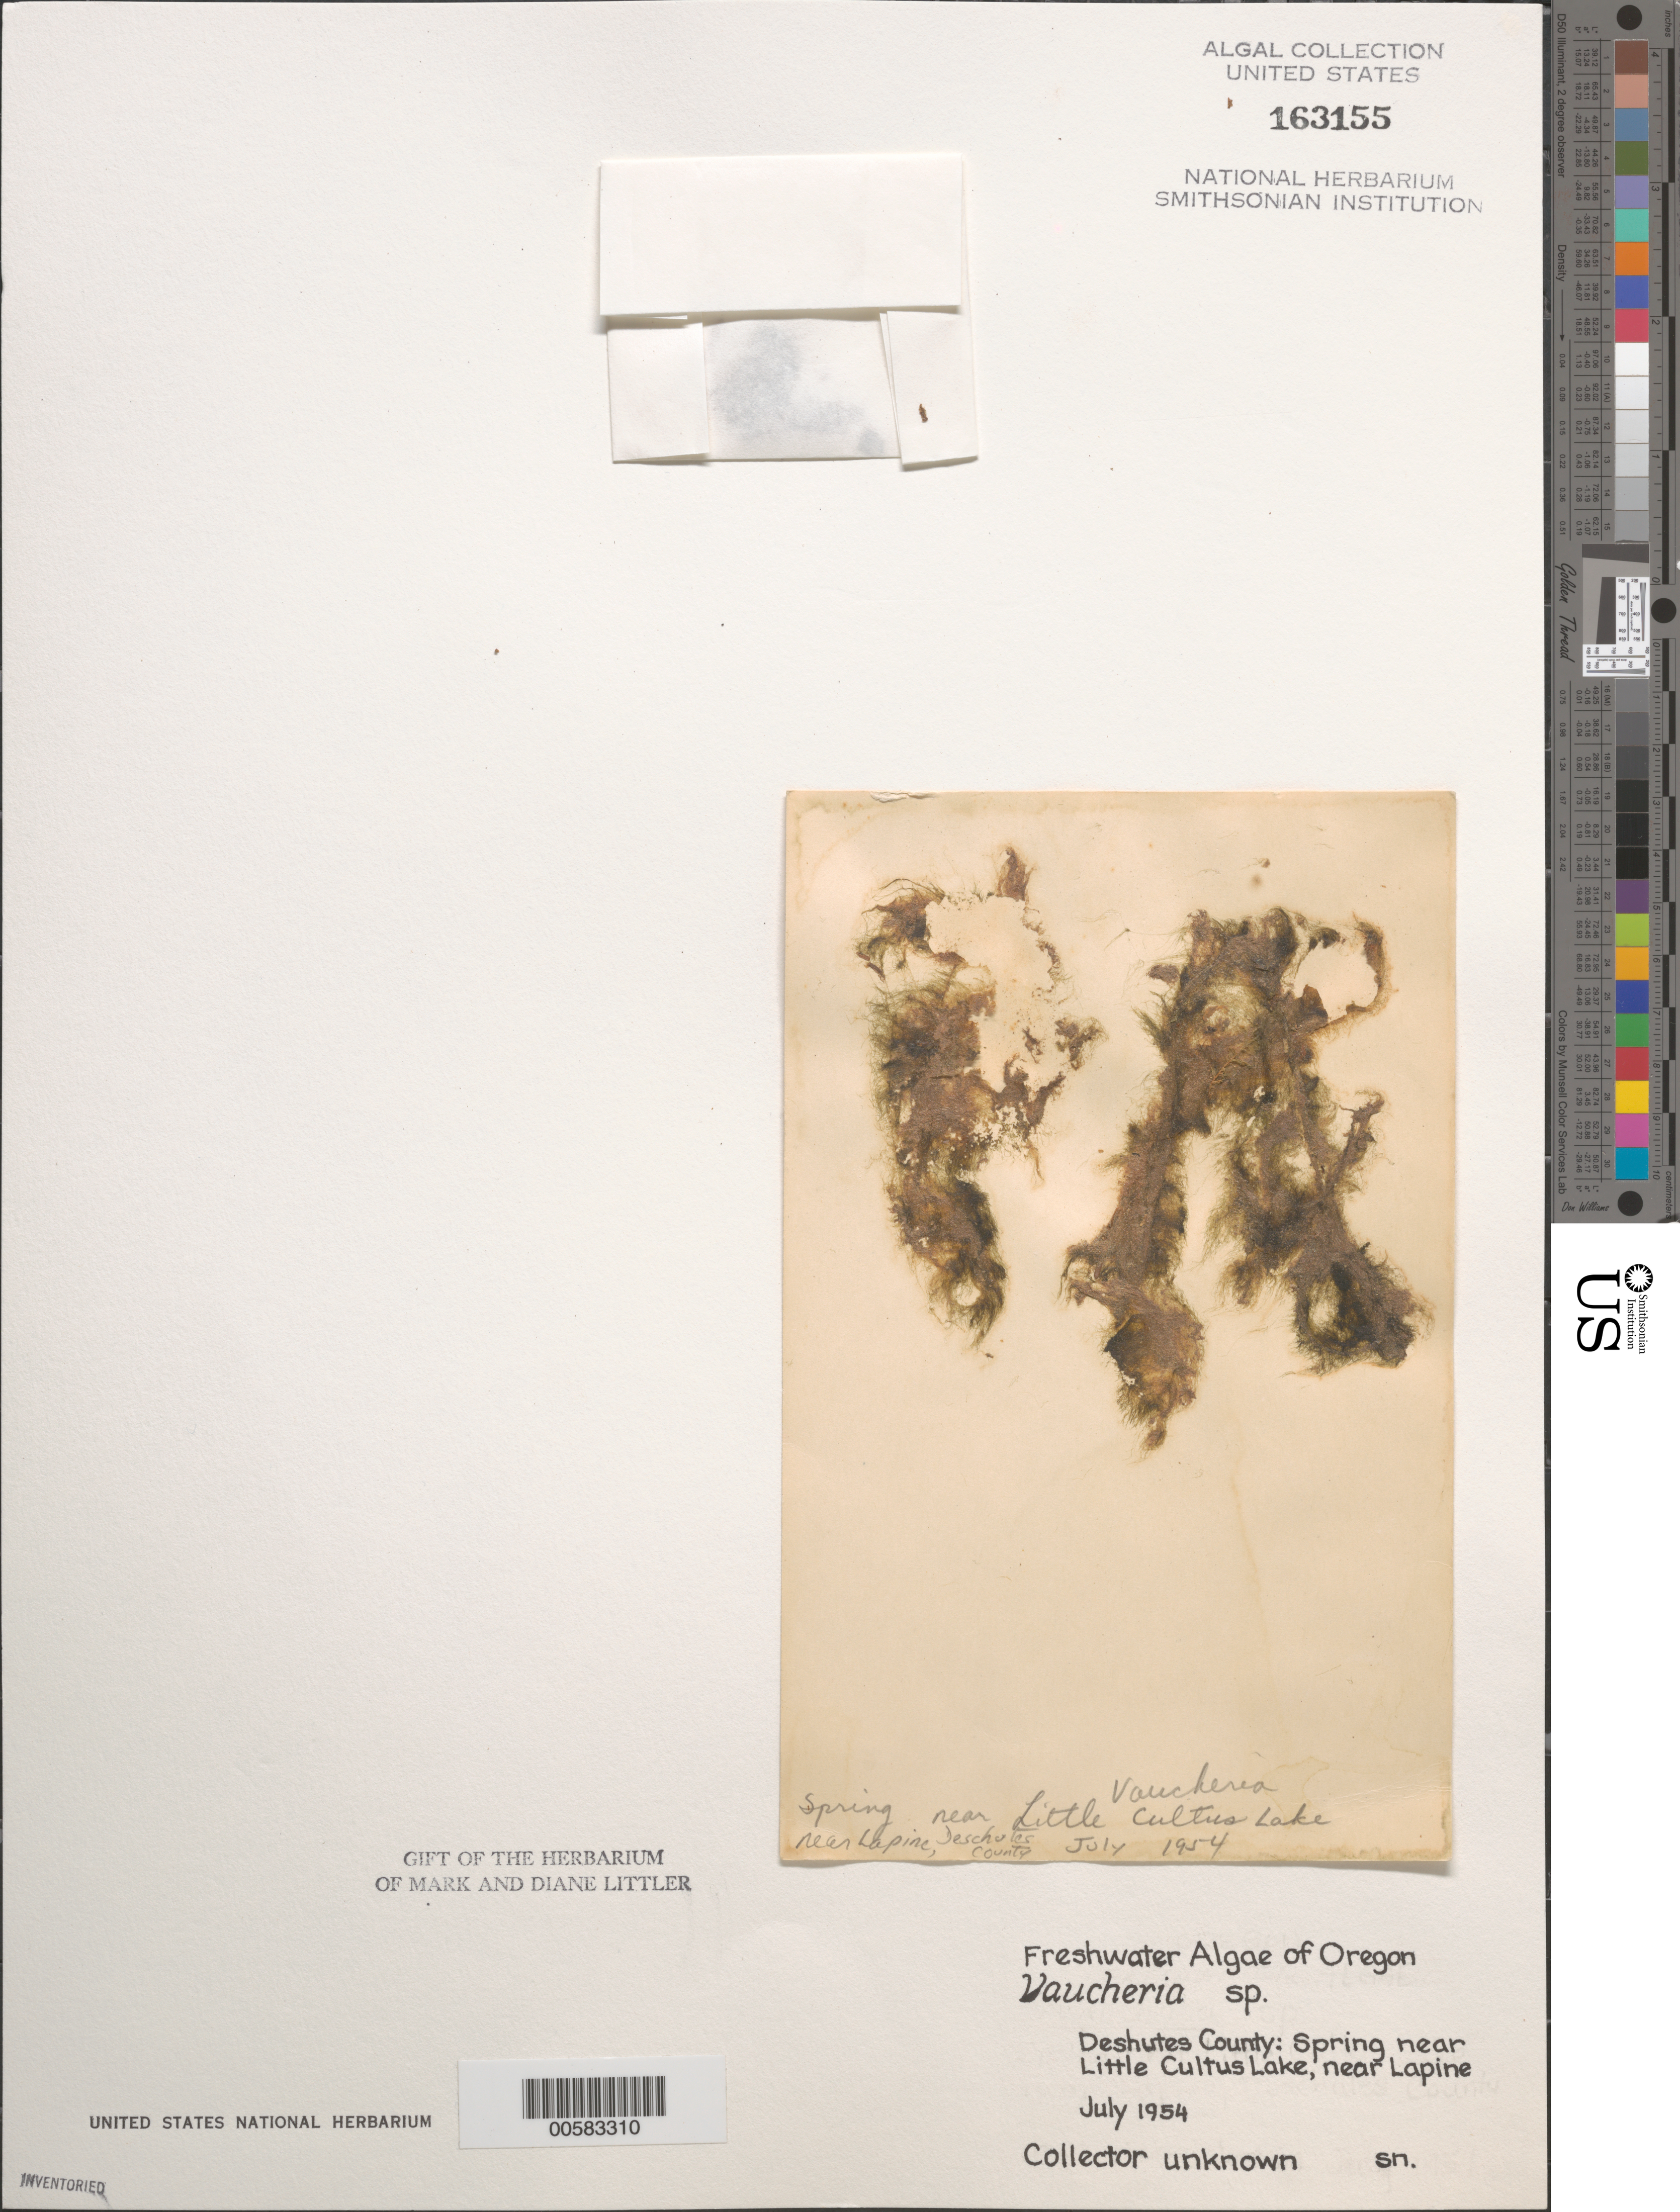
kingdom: Chromista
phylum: Ochrophyta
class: Xanthophyceae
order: Vaucheriales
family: Vaucheriaceae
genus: Vaucheria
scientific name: Vaucheria sp.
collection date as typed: Jul 1954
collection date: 1954-07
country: United States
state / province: Oregon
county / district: Deschutes County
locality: Spring near Little Cultus Lake, near Lapine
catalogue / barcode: US 163155